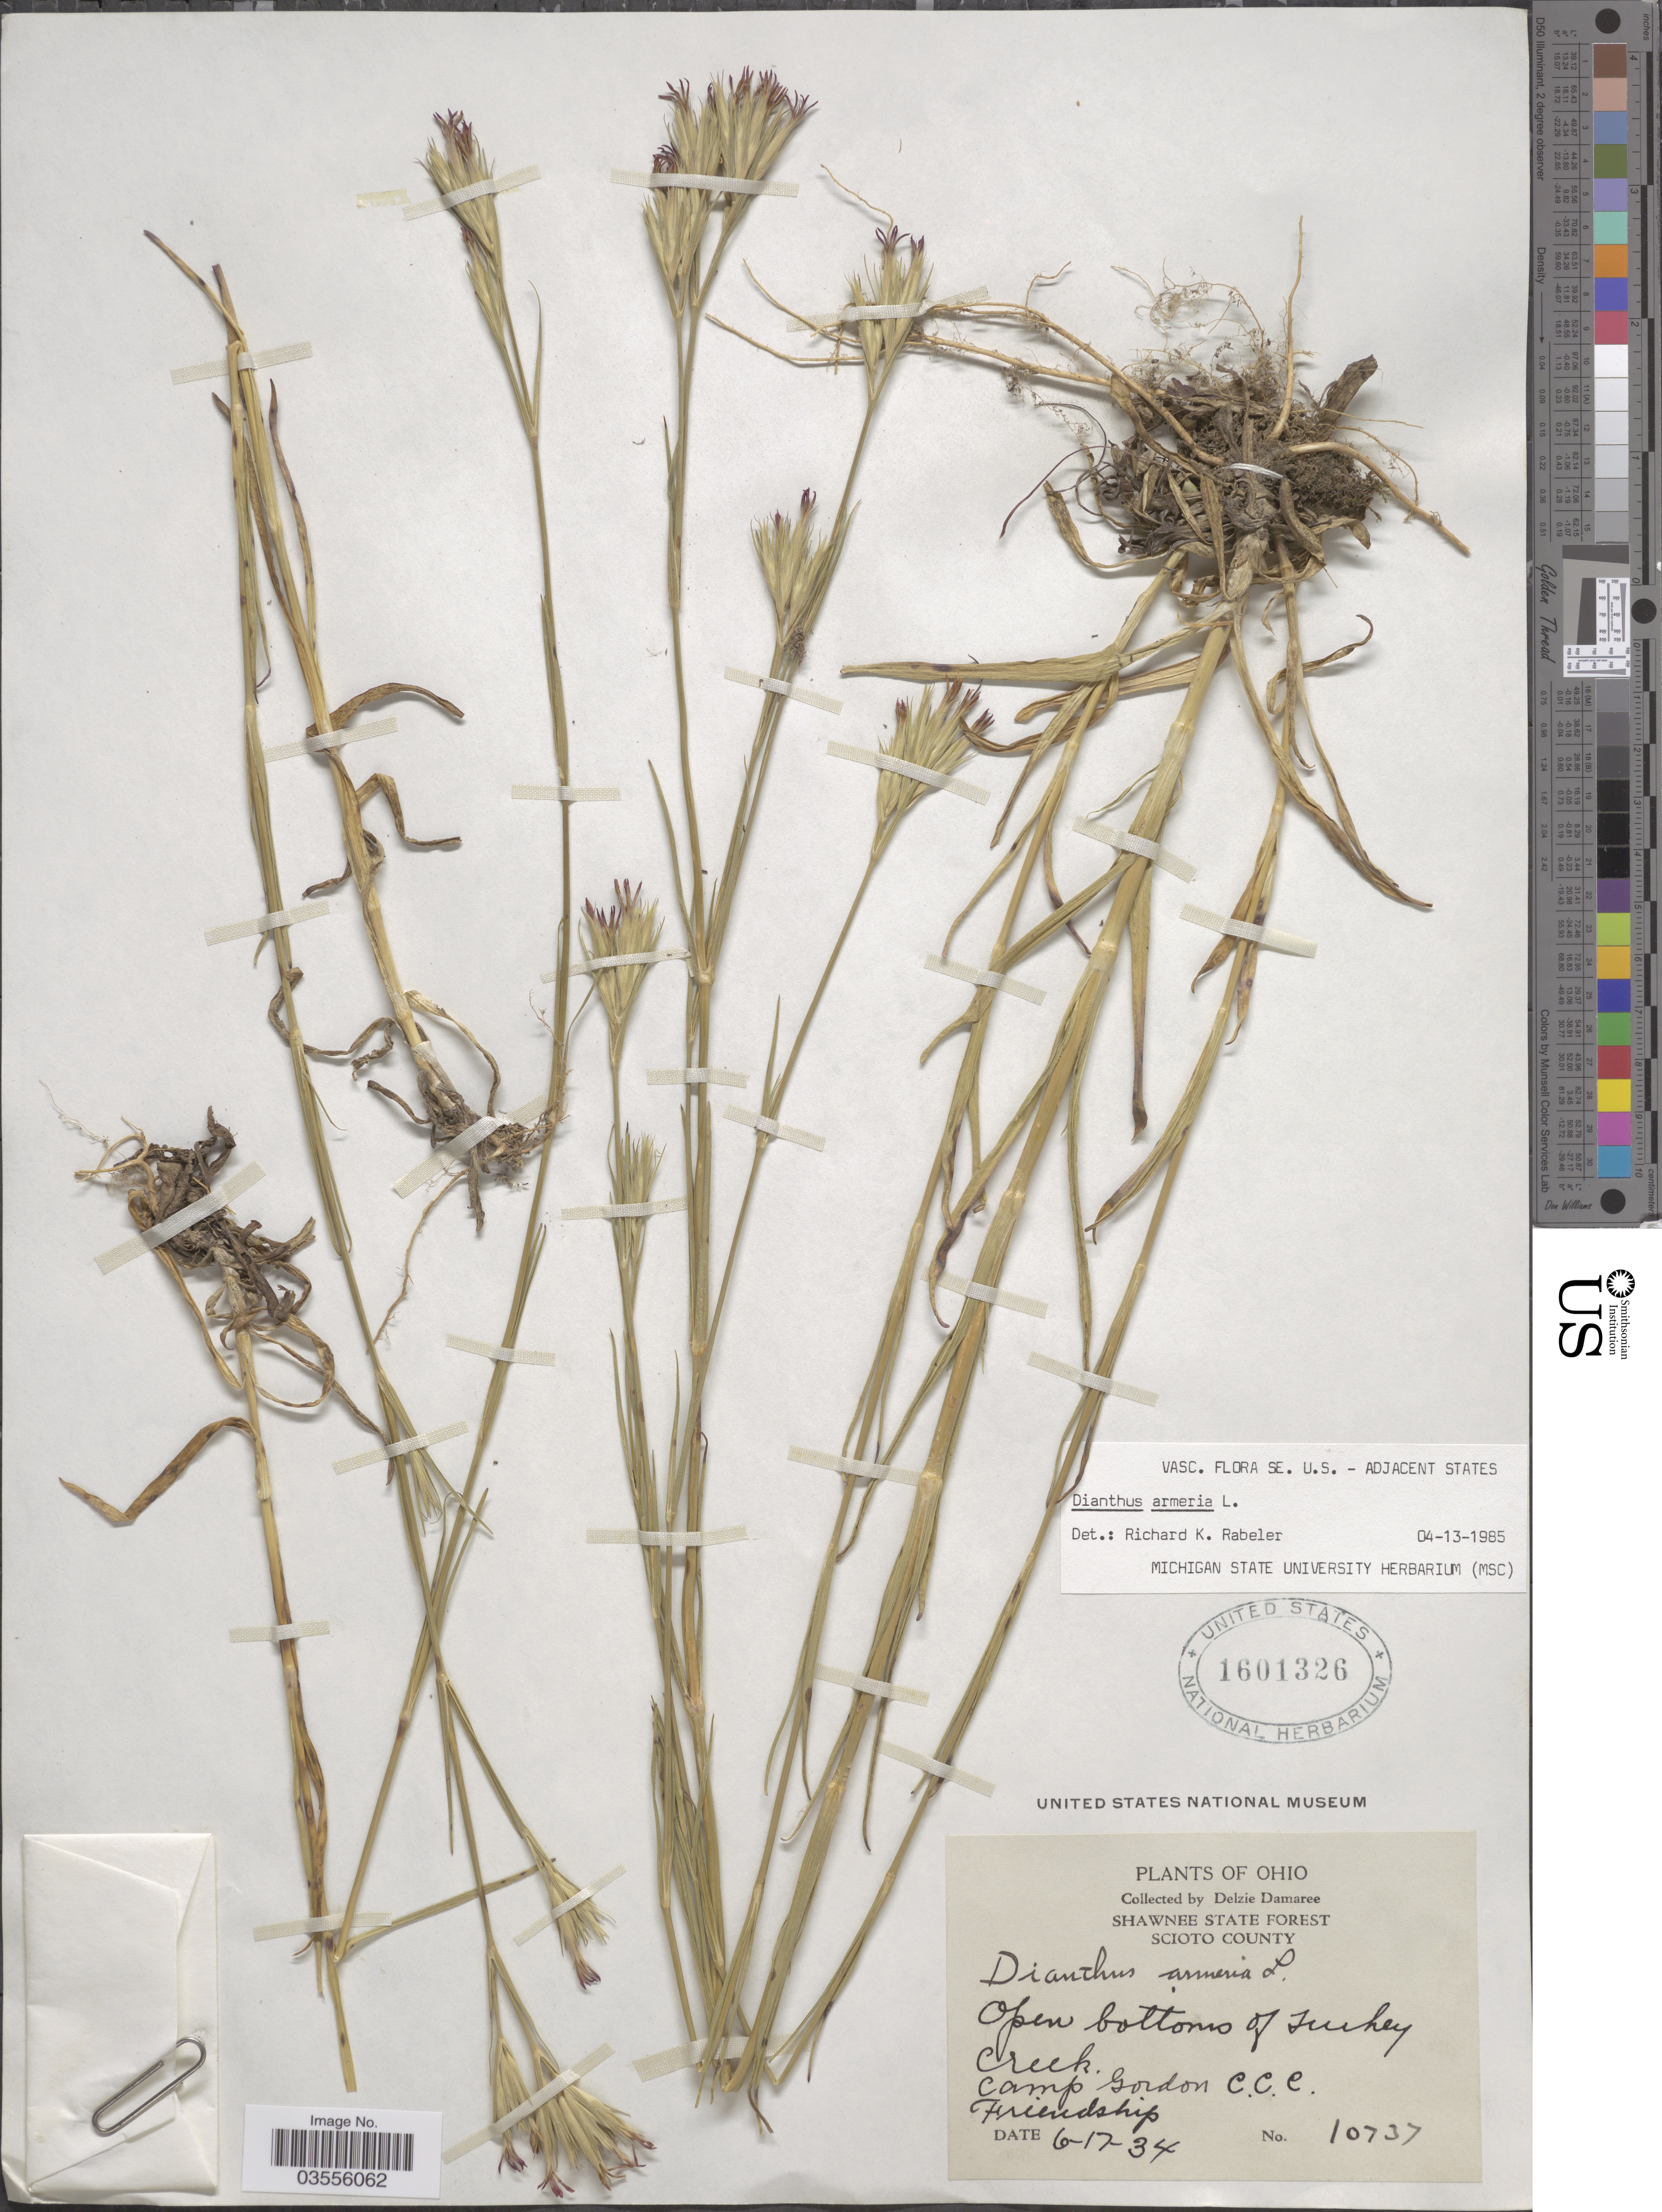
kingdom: Plantae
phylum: Tracheophyta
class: Magnoliopsida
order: Caryophyllales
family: Caryophyllaceae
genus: Dianthus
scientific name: Dianthus armeria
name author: L.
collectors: D. Damaree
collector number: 10737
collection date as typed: Transcribed d/m/y: 17/6/34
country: United States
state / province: Ohio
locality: Shawnee State Forest. Scioto County. Open bottoms of Turkey Creek. Camp Gordon C.C.C. Friendship.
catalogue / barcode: US 1601326